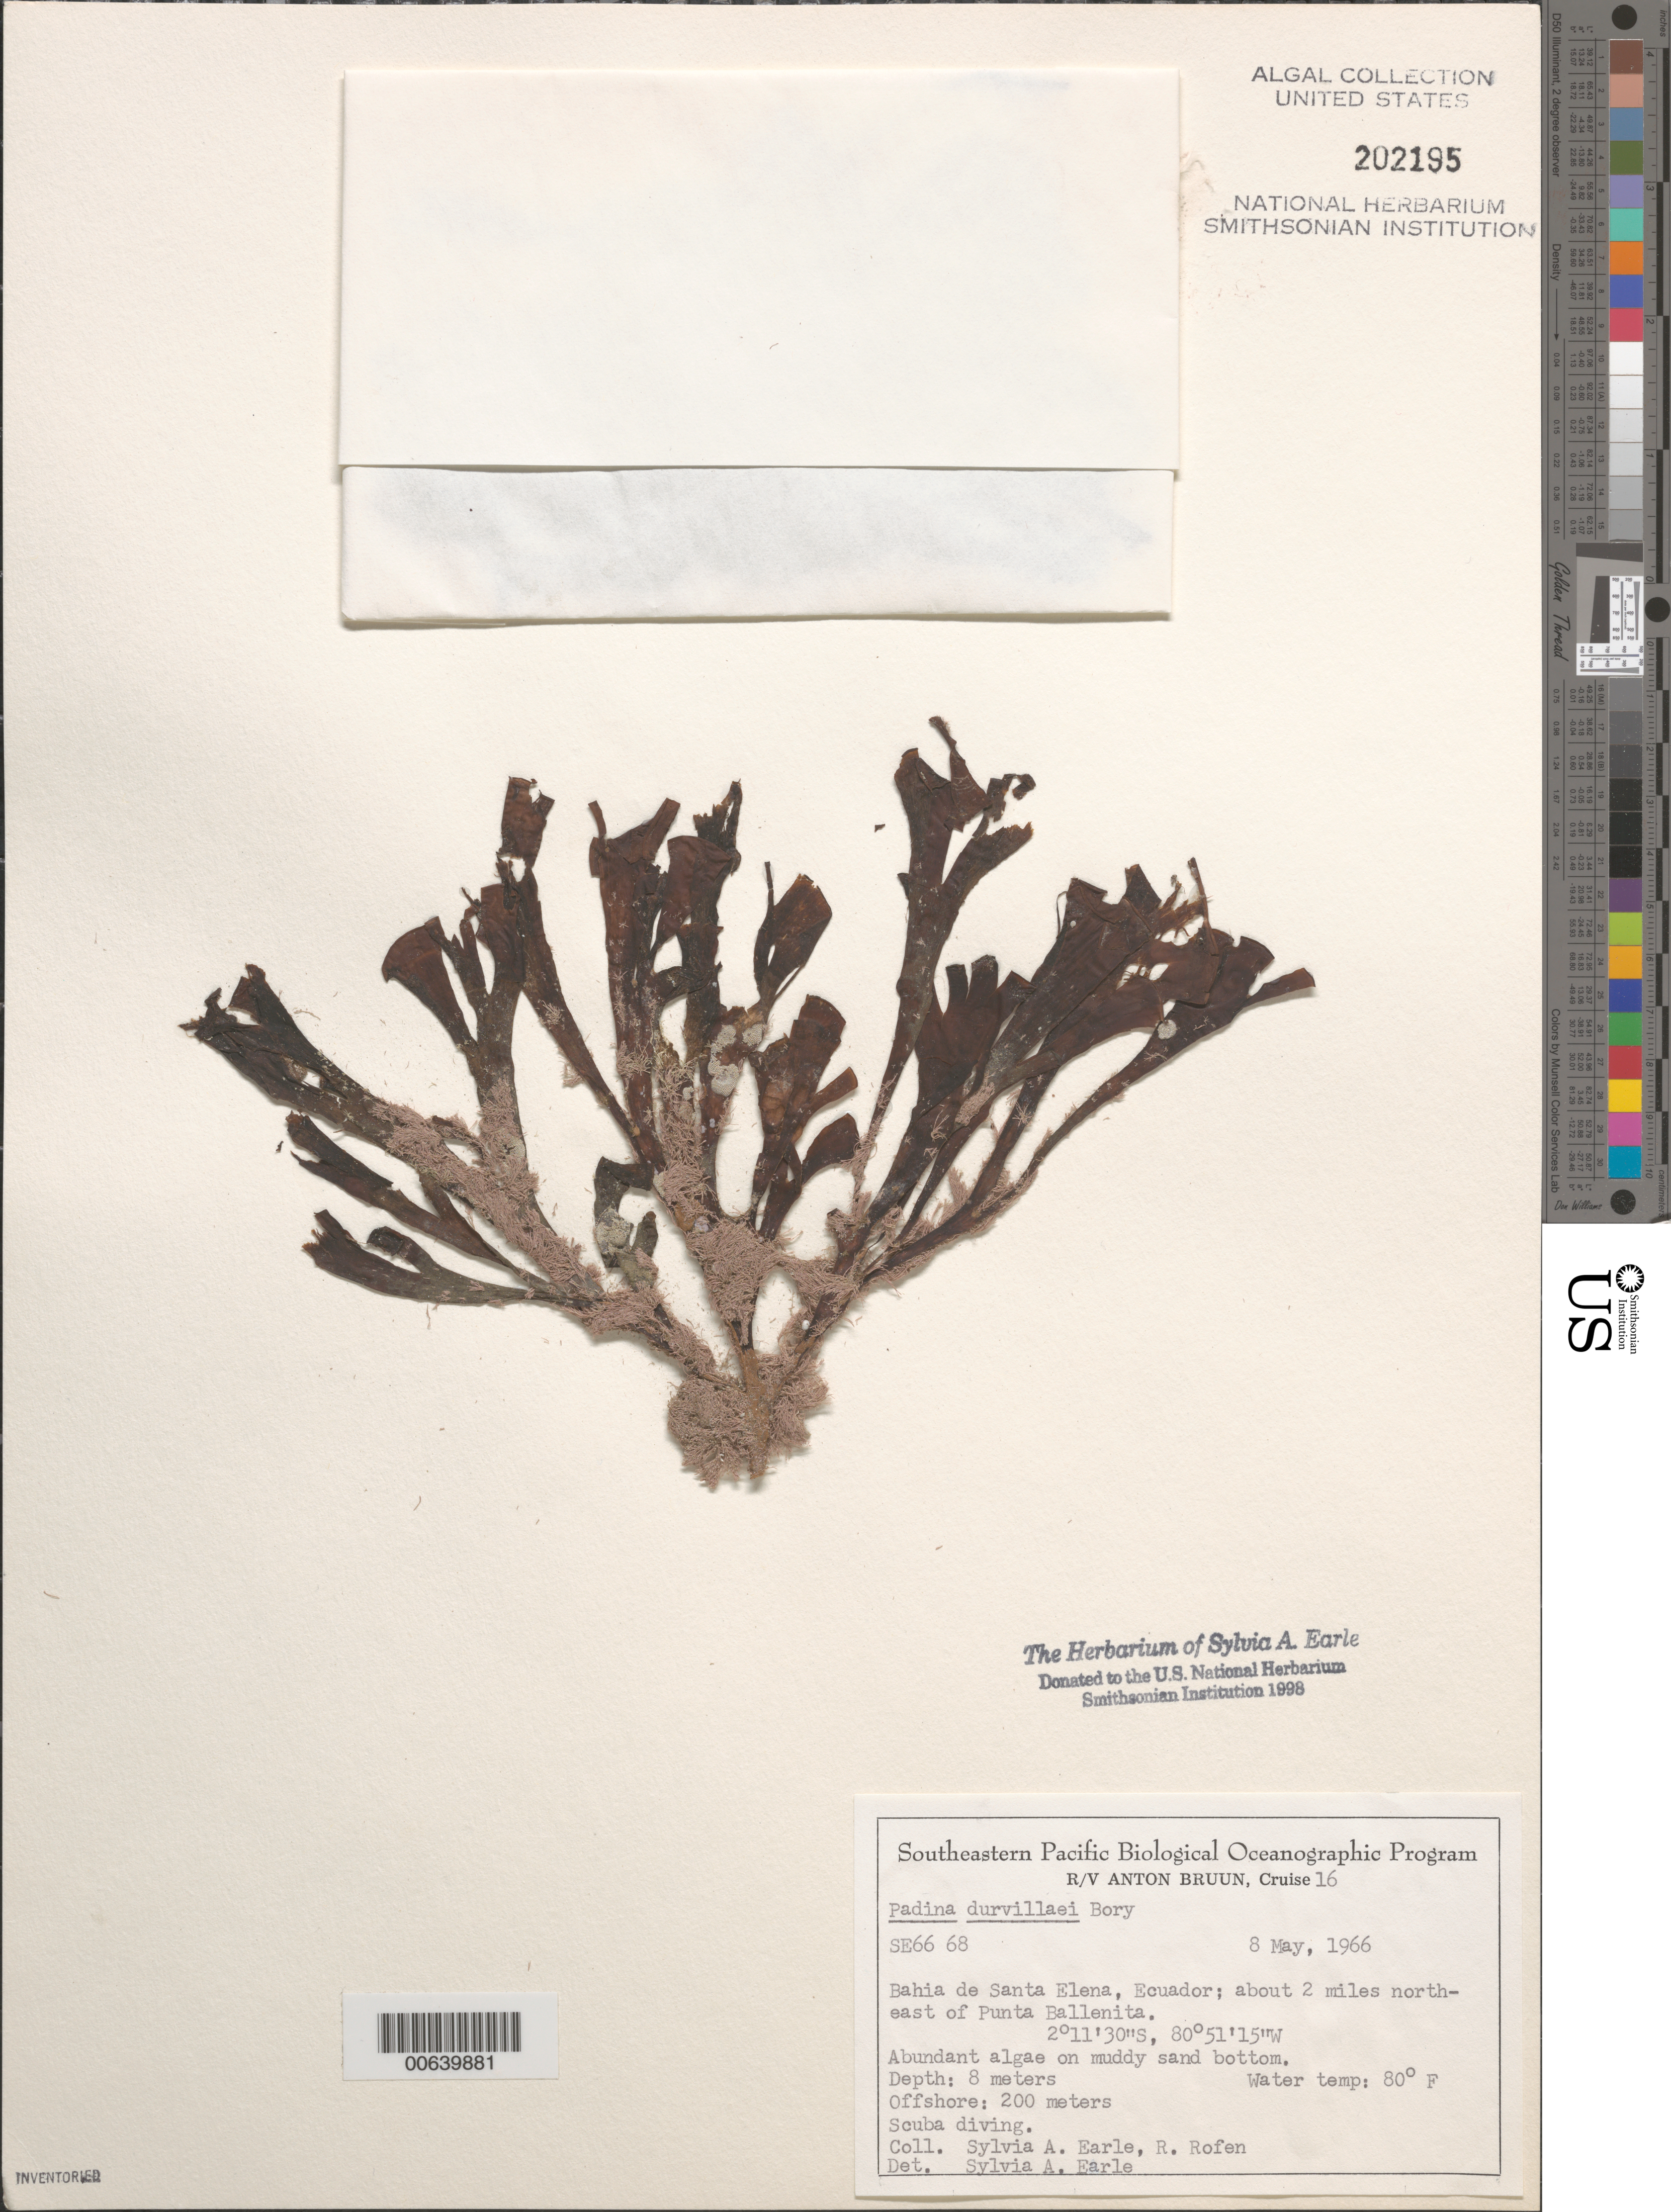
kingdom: Chromista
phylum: Ochrophyta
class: Phaeophyceae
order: Dictyotales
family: Dictyotaceae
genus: Padina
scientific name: Padina durvillaei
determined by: Earle, S. A.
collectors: S. A. Earle & R. Rofen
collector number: Se 6668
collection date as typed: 08 May 1966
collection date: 1966-05-08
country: Ecuador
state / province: Guayas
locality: Bahia de Santa Elena ca. 2 miles NE of Punta Ballenita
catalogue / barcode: US 202195